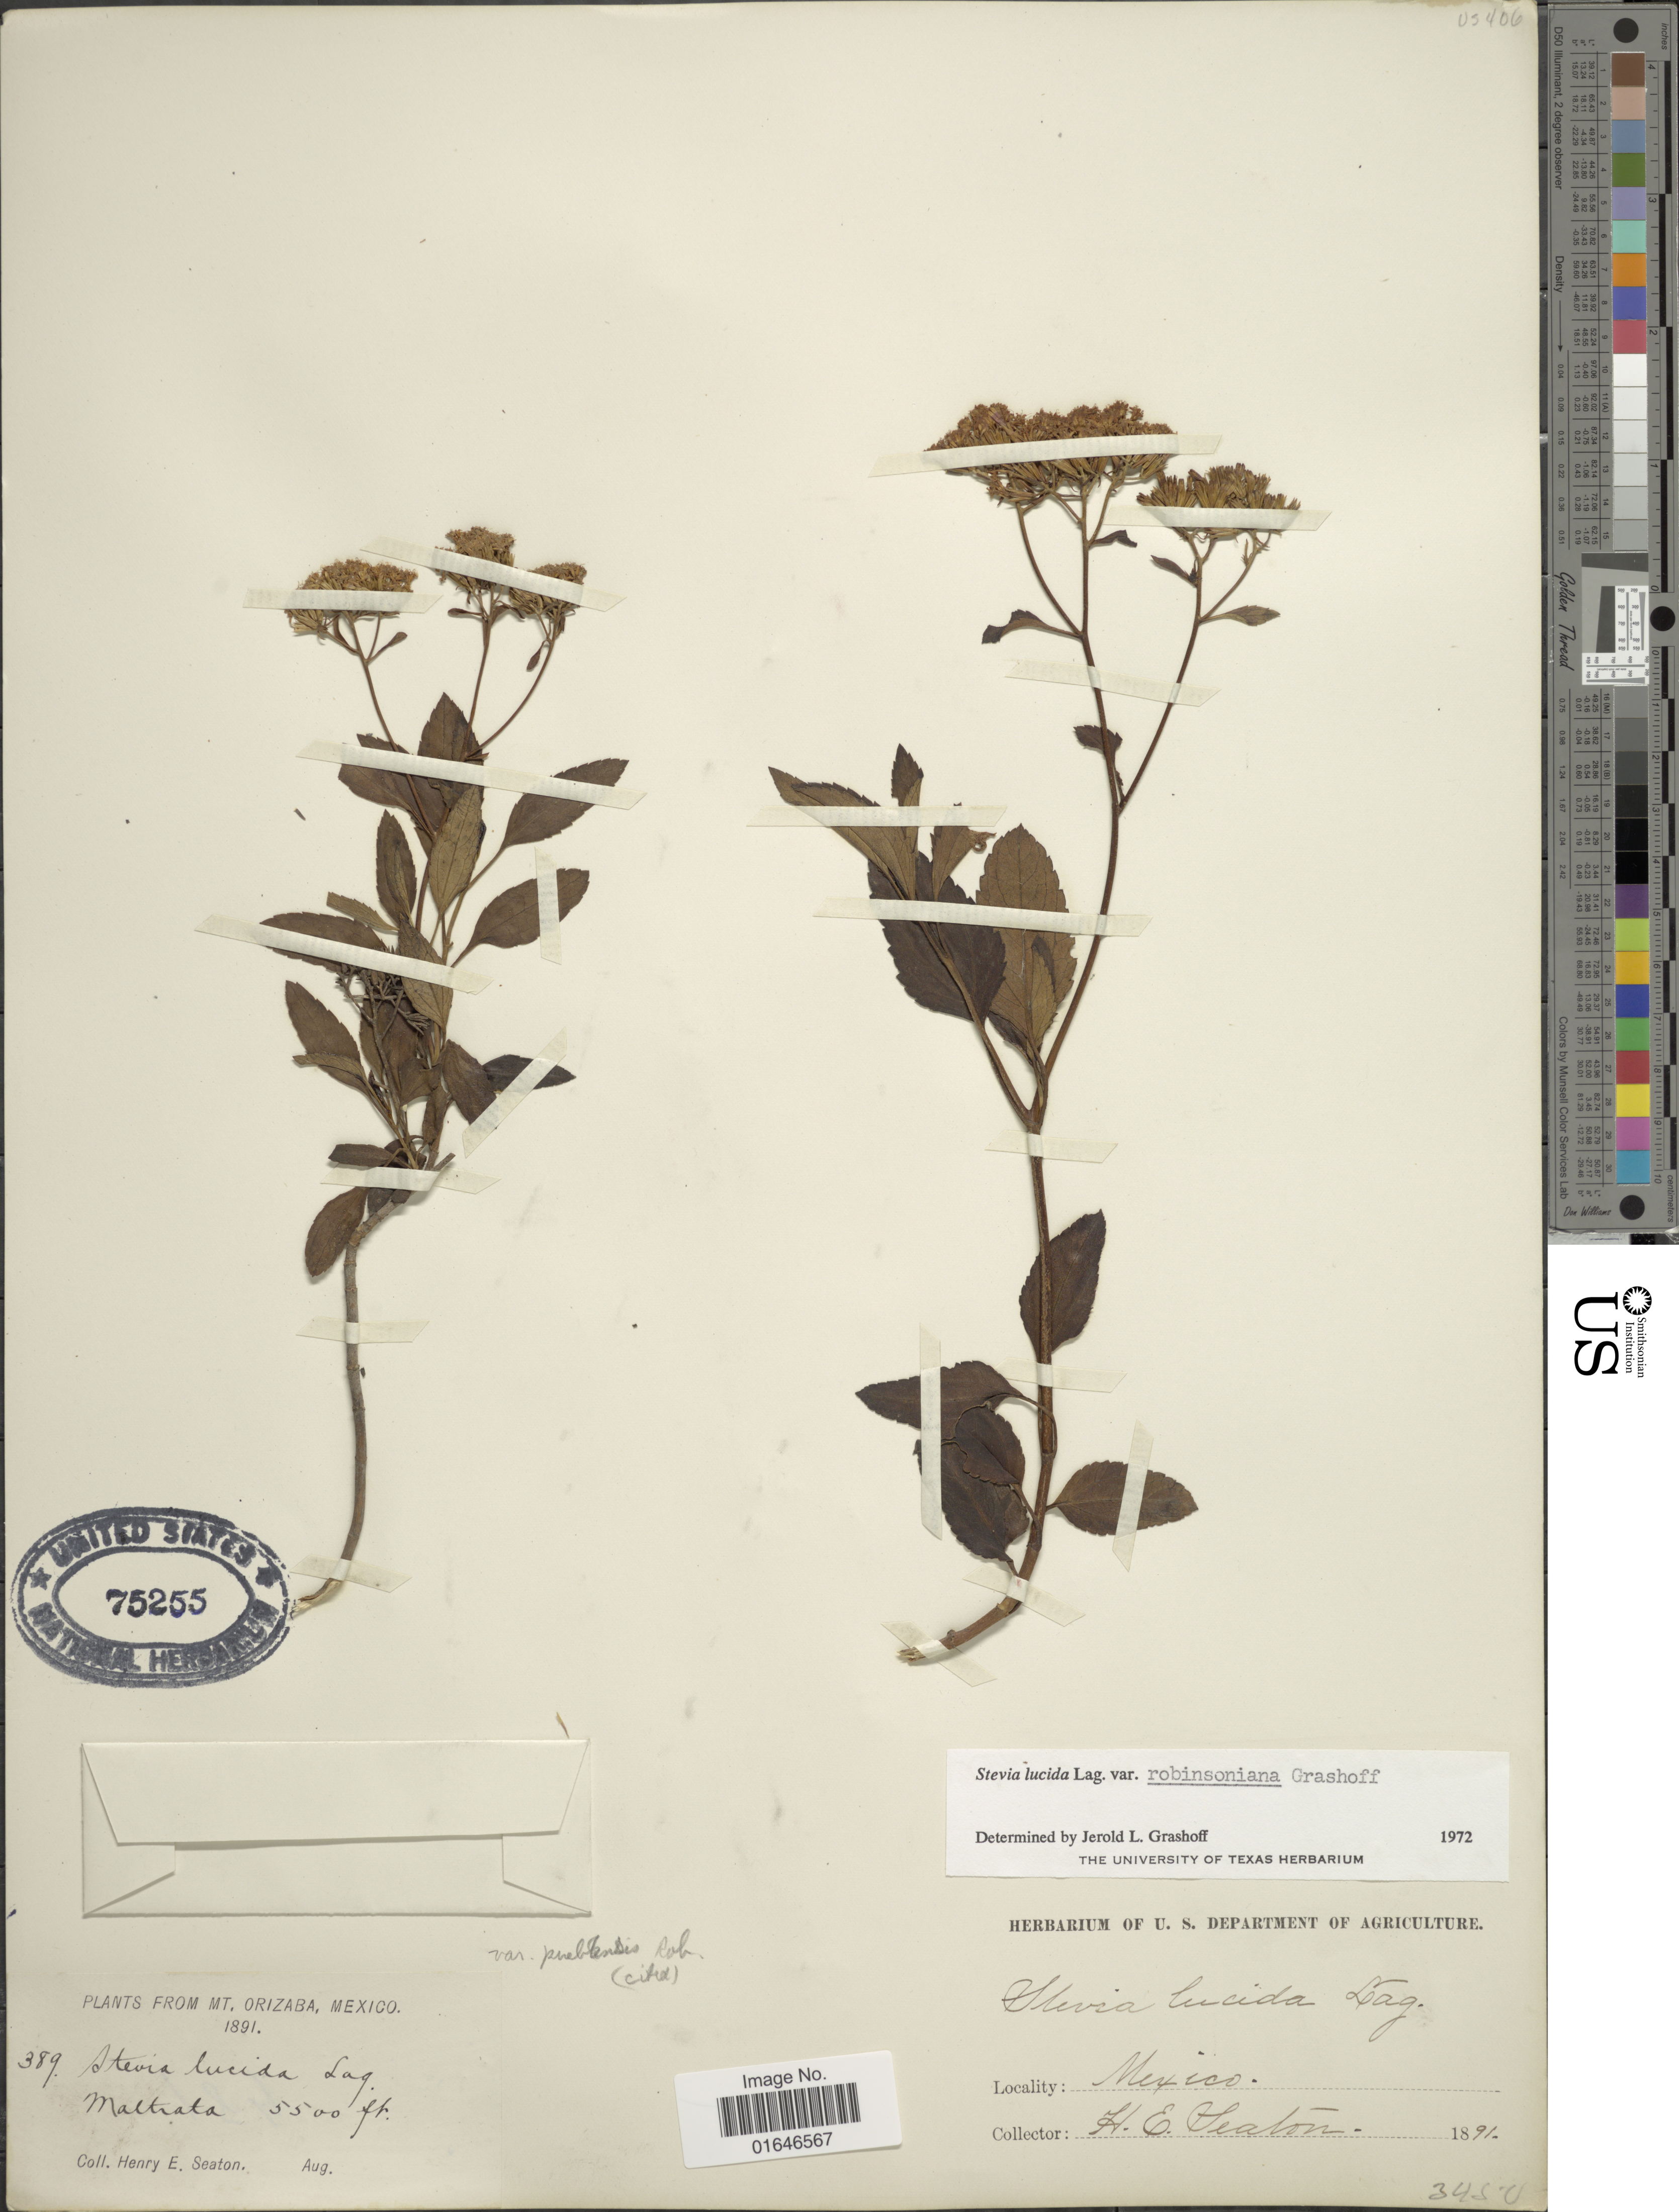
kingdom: Plantae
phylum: Tracheophyta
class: Magnoliopsida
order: Asterales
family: Asteraceae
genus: Stevia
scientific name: Stevia lucida var. robinsoniana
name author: Grashoff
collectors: H. E. Seaton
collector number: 389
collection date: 1891-08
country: Mexico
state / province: México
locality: Mt. Orizaba.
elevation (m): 1676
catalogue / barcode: US 75255